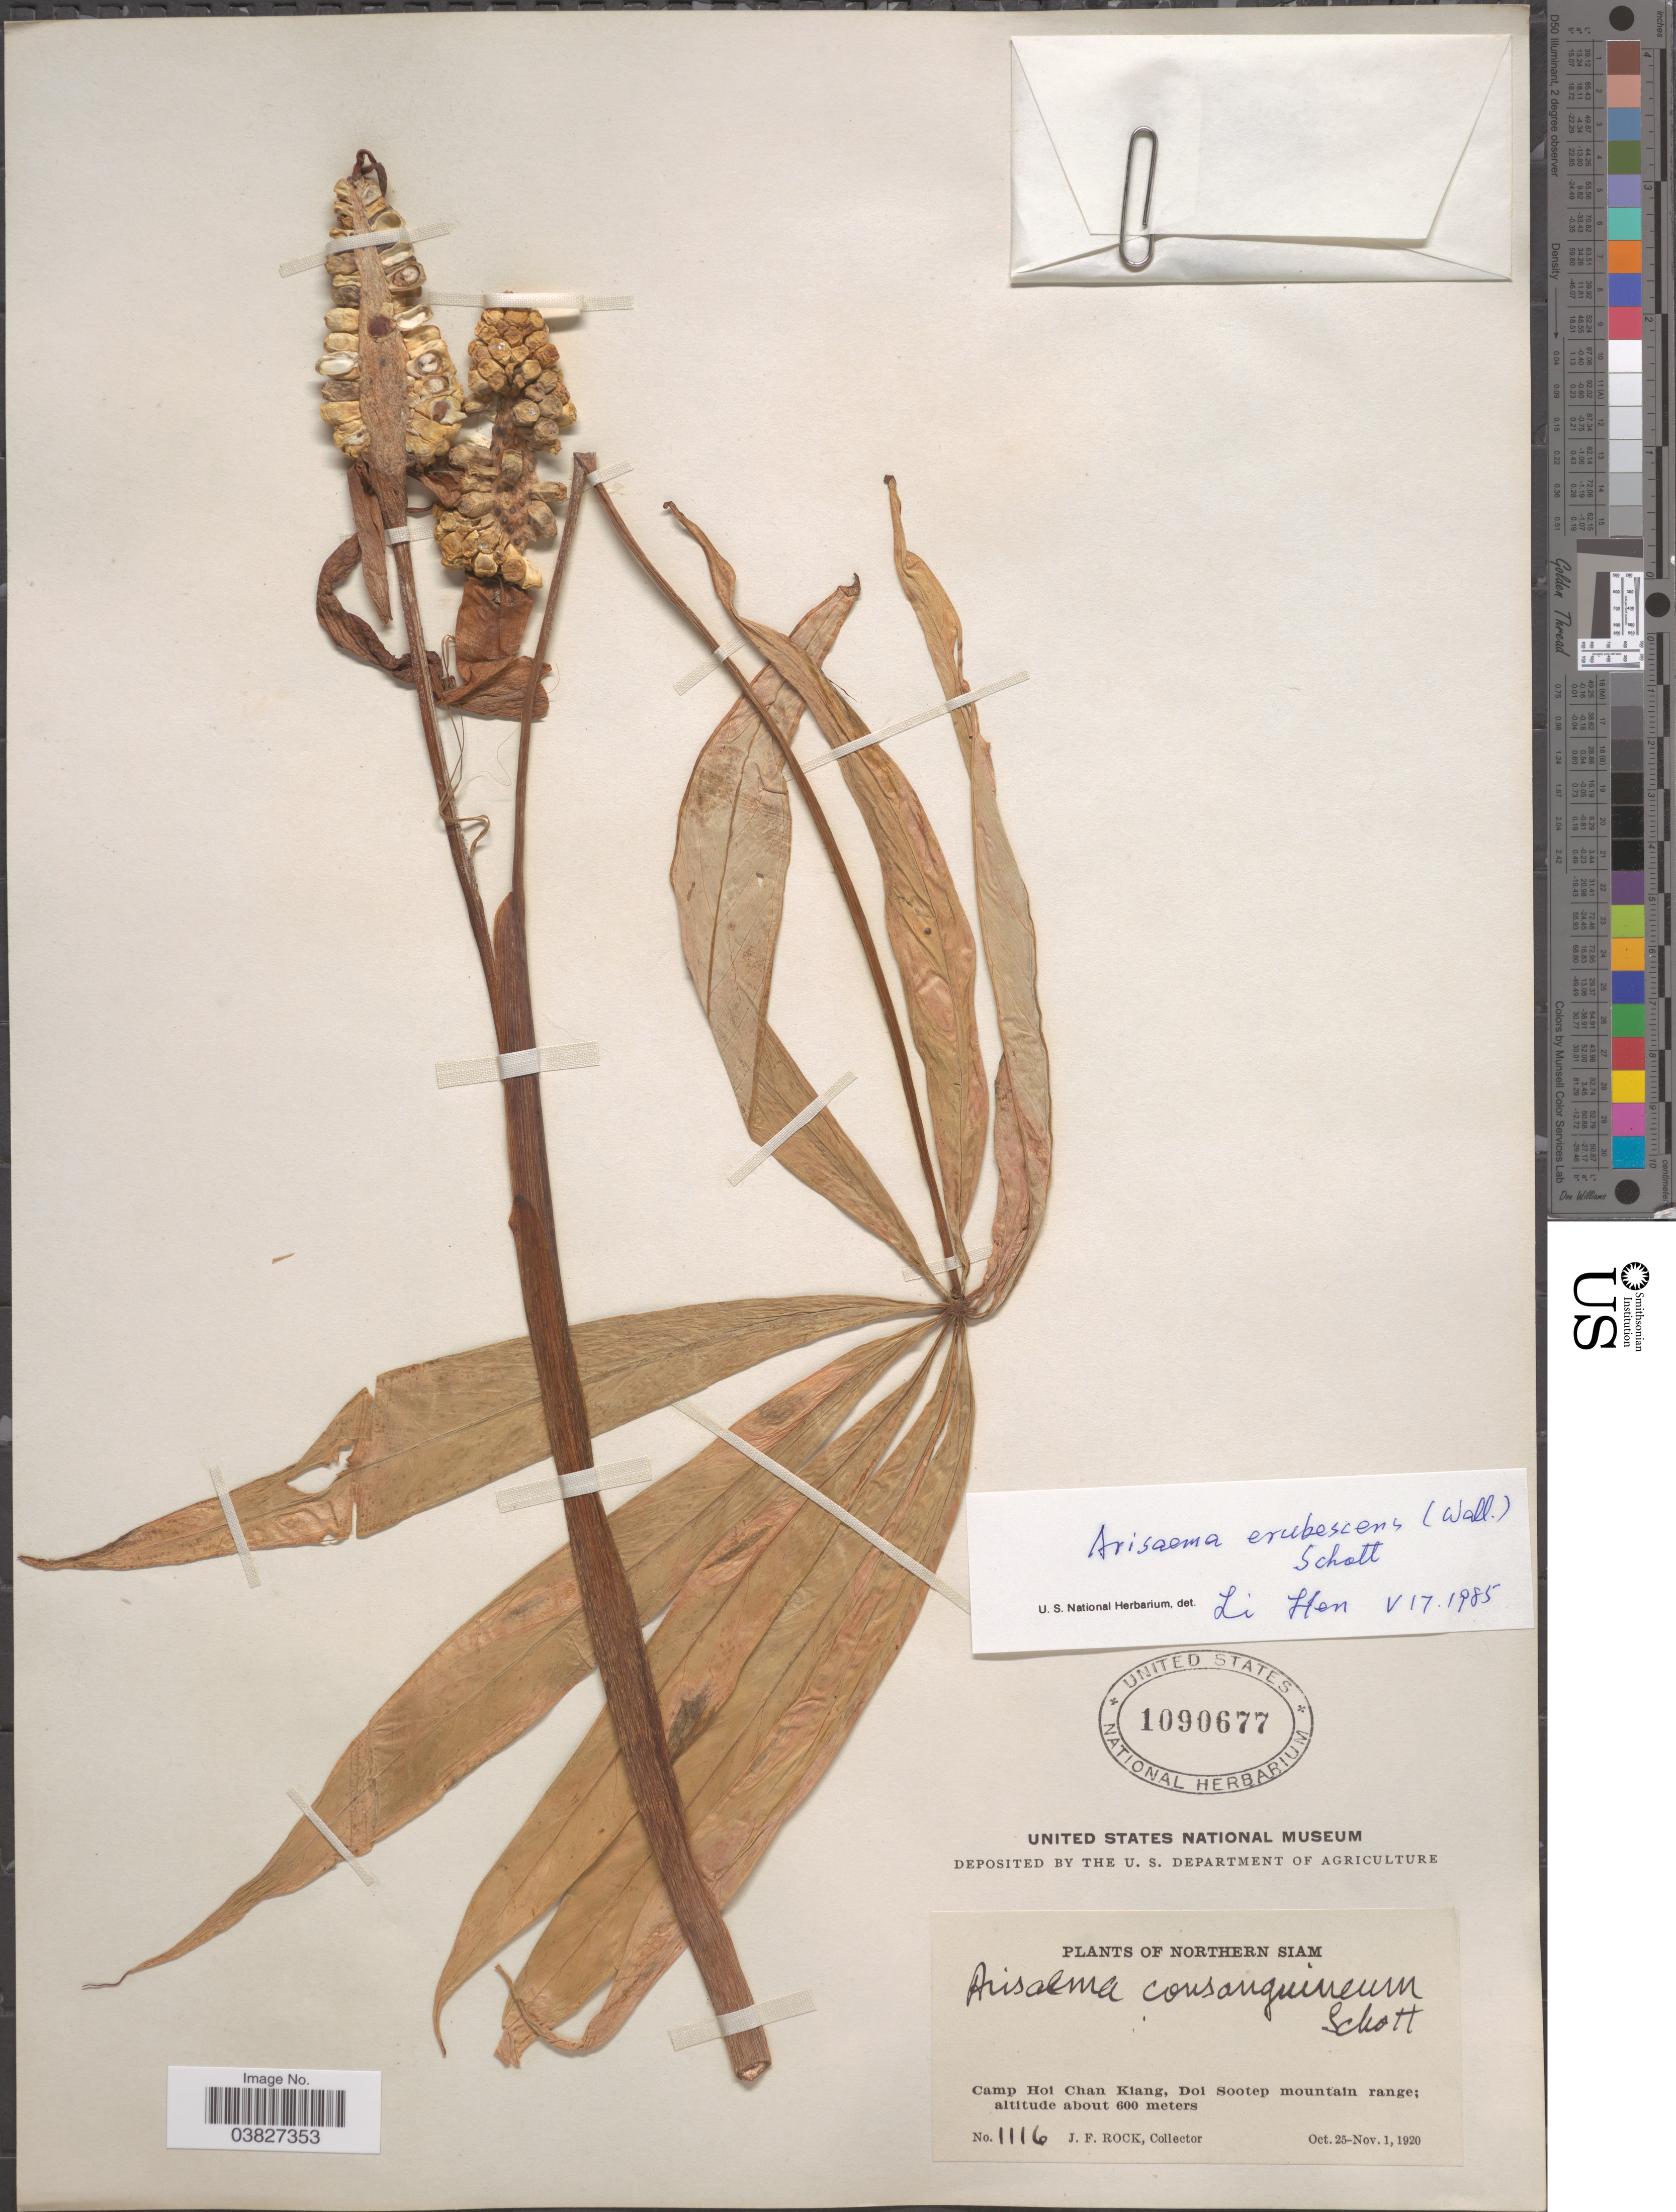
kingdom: Plantae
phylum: Tracheophyta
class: Liliopsida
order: Alismatales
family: Araceae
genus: Arisaema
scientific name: Arisaema erubescens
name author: (Wall.) Schott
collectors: J. Rock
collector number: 1116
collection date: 1920-10-25/1920-11-01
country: Thailand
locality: Northern Siam. Camp Hoi Chan Kiang, Doi Sootep mountain range.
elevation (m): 600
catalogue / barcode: US 1090677